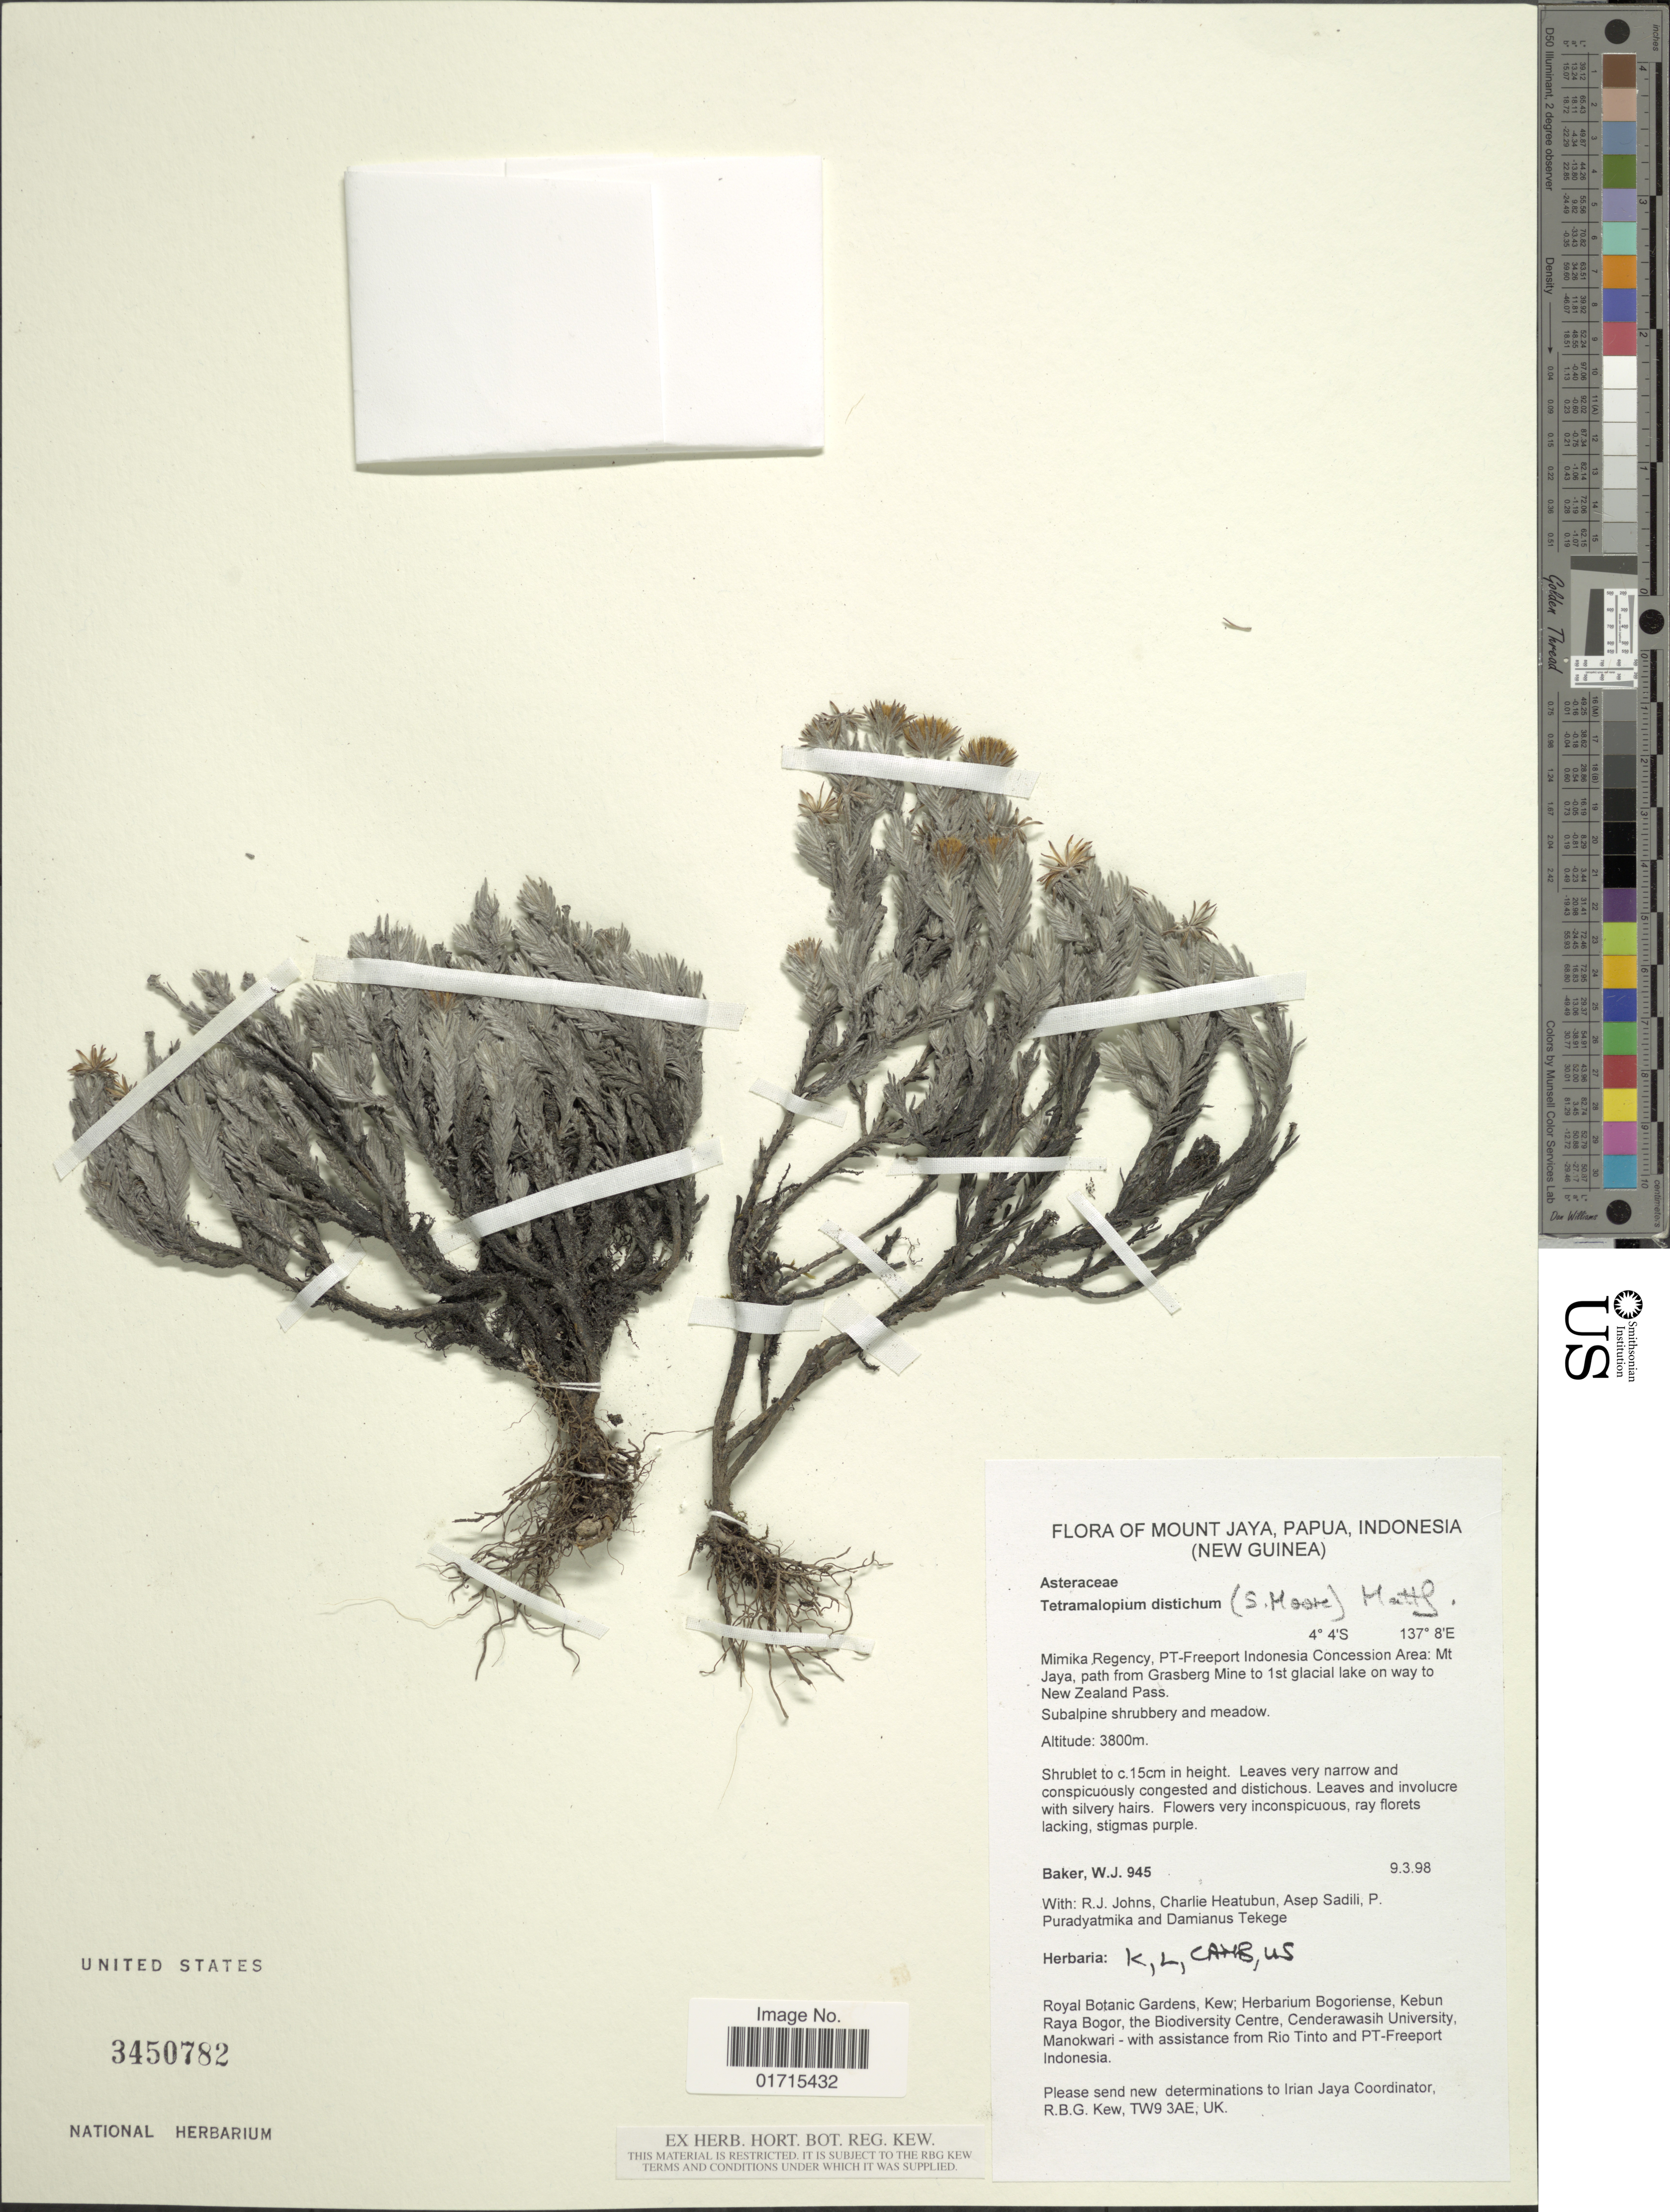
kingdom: Plantae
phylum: Tracheophyta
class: Magnoliopsida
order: Asterales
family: Asteraceae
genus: Tetramolopium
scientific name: Tetramolopium distichum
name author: (S. Moore) Mattf.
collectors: W. J. Baker, R. Johns, C. Heatubun & A. Sadili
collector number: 945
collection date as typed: Transcribed d/m/y: 9/3/98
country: Indonesia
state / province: Papua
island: New Guinea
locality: Mount Jaya, Papua, Indonesia (New Guinea). Mimika Regency, PT-Freeport Indonesa Concession Area: Mt Jaya, path from Grasberg Mine to 1st glacial lake on way to New Zealand Pass.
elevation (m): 3800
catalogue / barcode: US 3450782